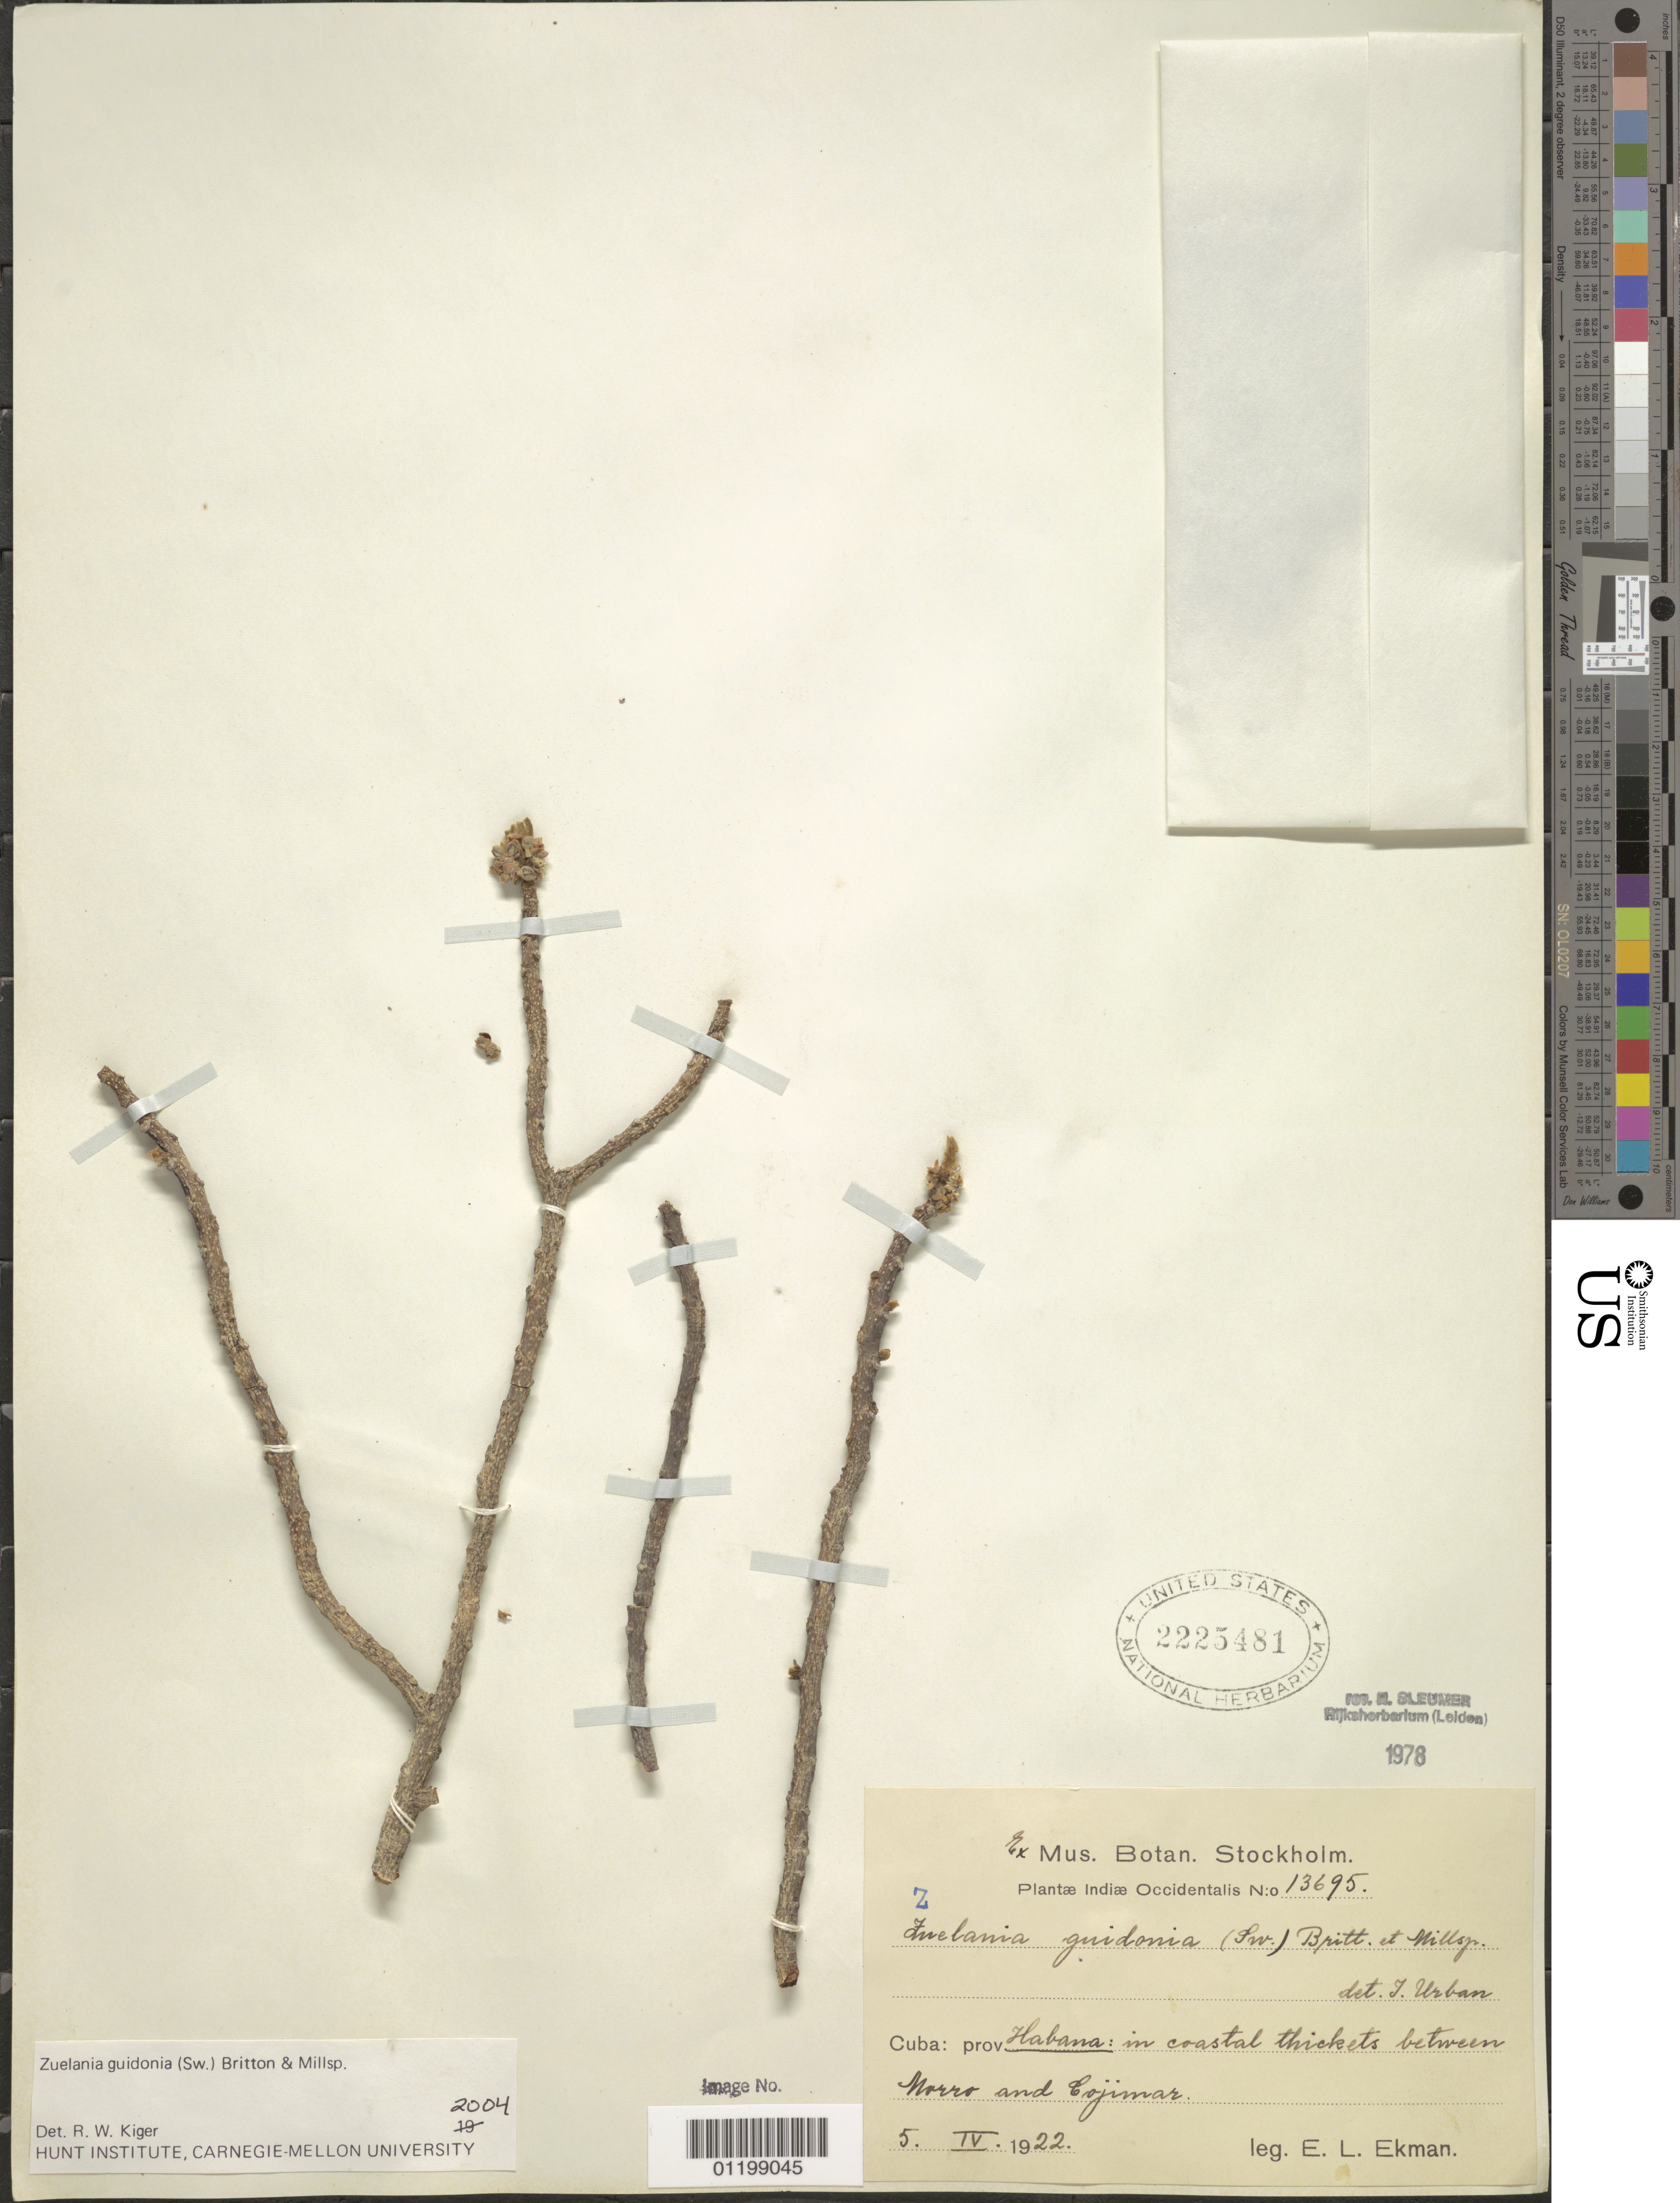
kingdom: Plantae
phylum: Tracheophyta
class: Magnoliopsida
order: Malpighiales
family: Salicaceae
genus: Casearia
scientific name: Casearia laetioides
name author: (A. Rich.) Warb.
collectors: E. L. Ekman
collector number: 13695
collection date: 1922-04-05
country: Cuba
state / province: La Habana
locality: in coastal thickets between Morro and Cojimar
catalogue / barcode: US 2225481